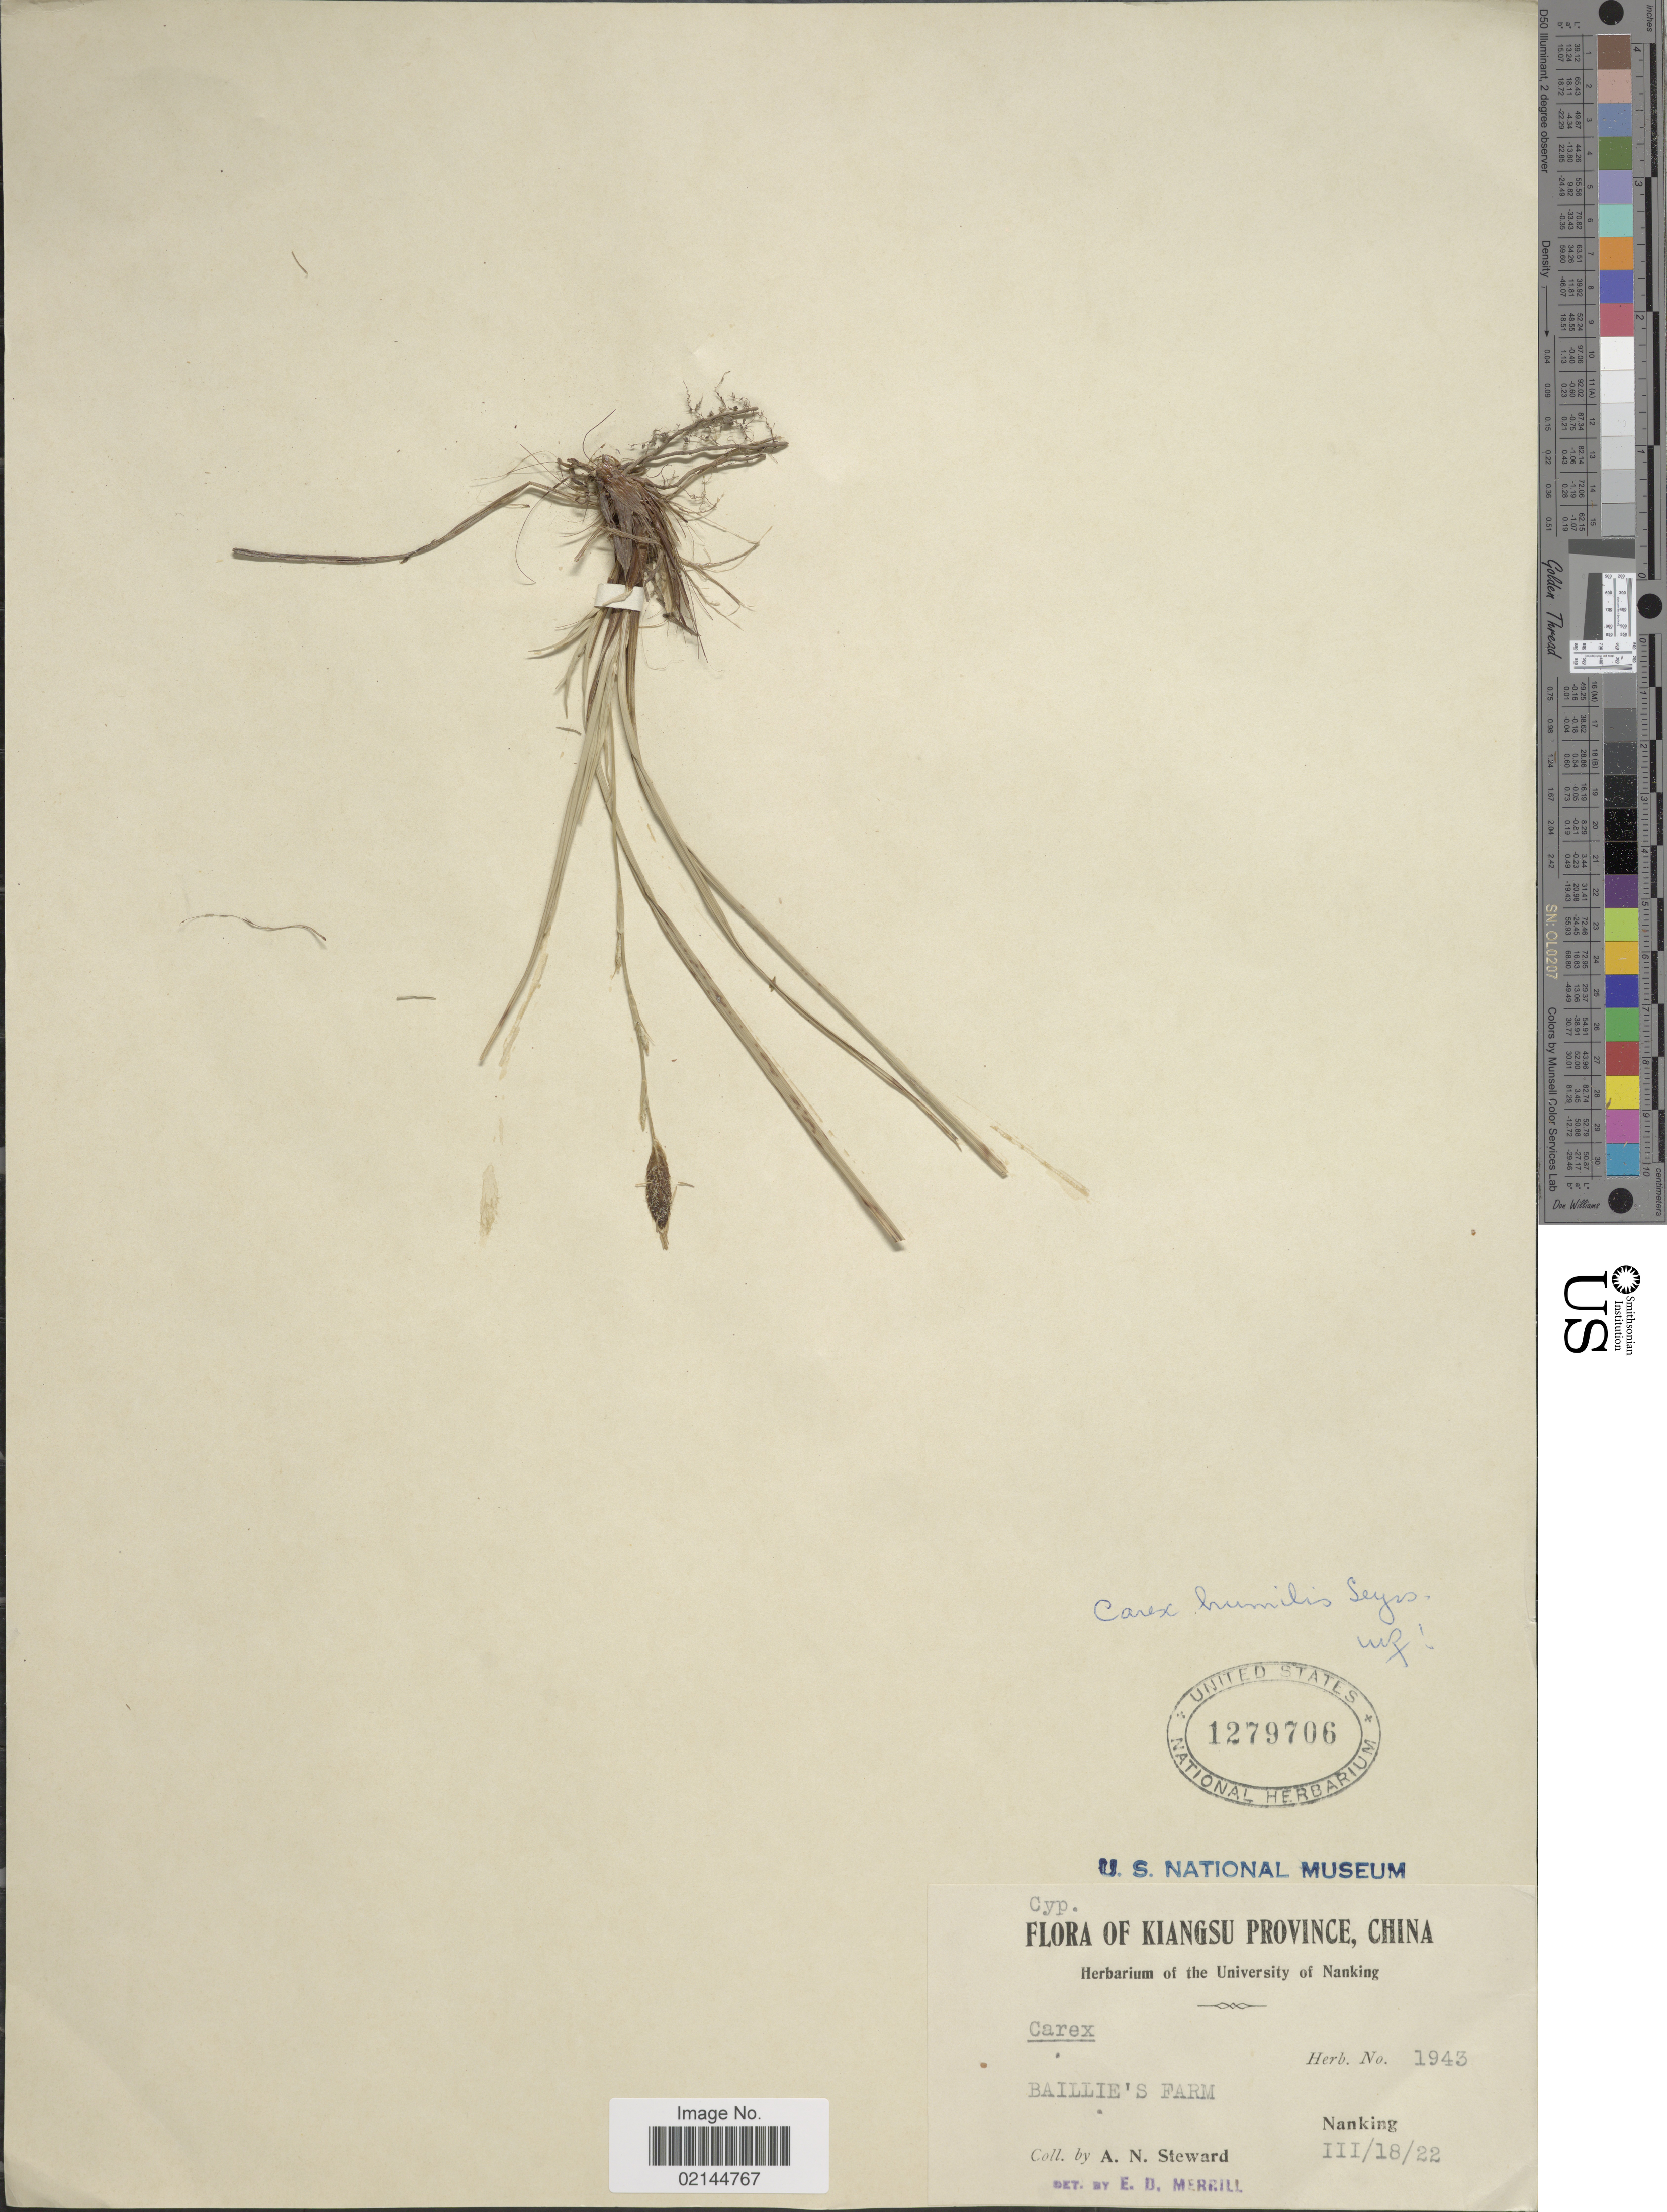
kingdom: Plantae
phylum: Tracheophyta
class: Liliopsida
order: Poales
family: Cyperaceae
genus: Carex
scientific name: Carex humilis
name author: Leyss.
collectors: A. N. Steward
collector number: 1943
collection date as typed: Transcribed d/m/y: 18/3/22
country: China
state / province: Jiangsu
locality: Kiangsu Province, China. Baillie's Farm. Nanking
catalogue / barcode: US 1279706